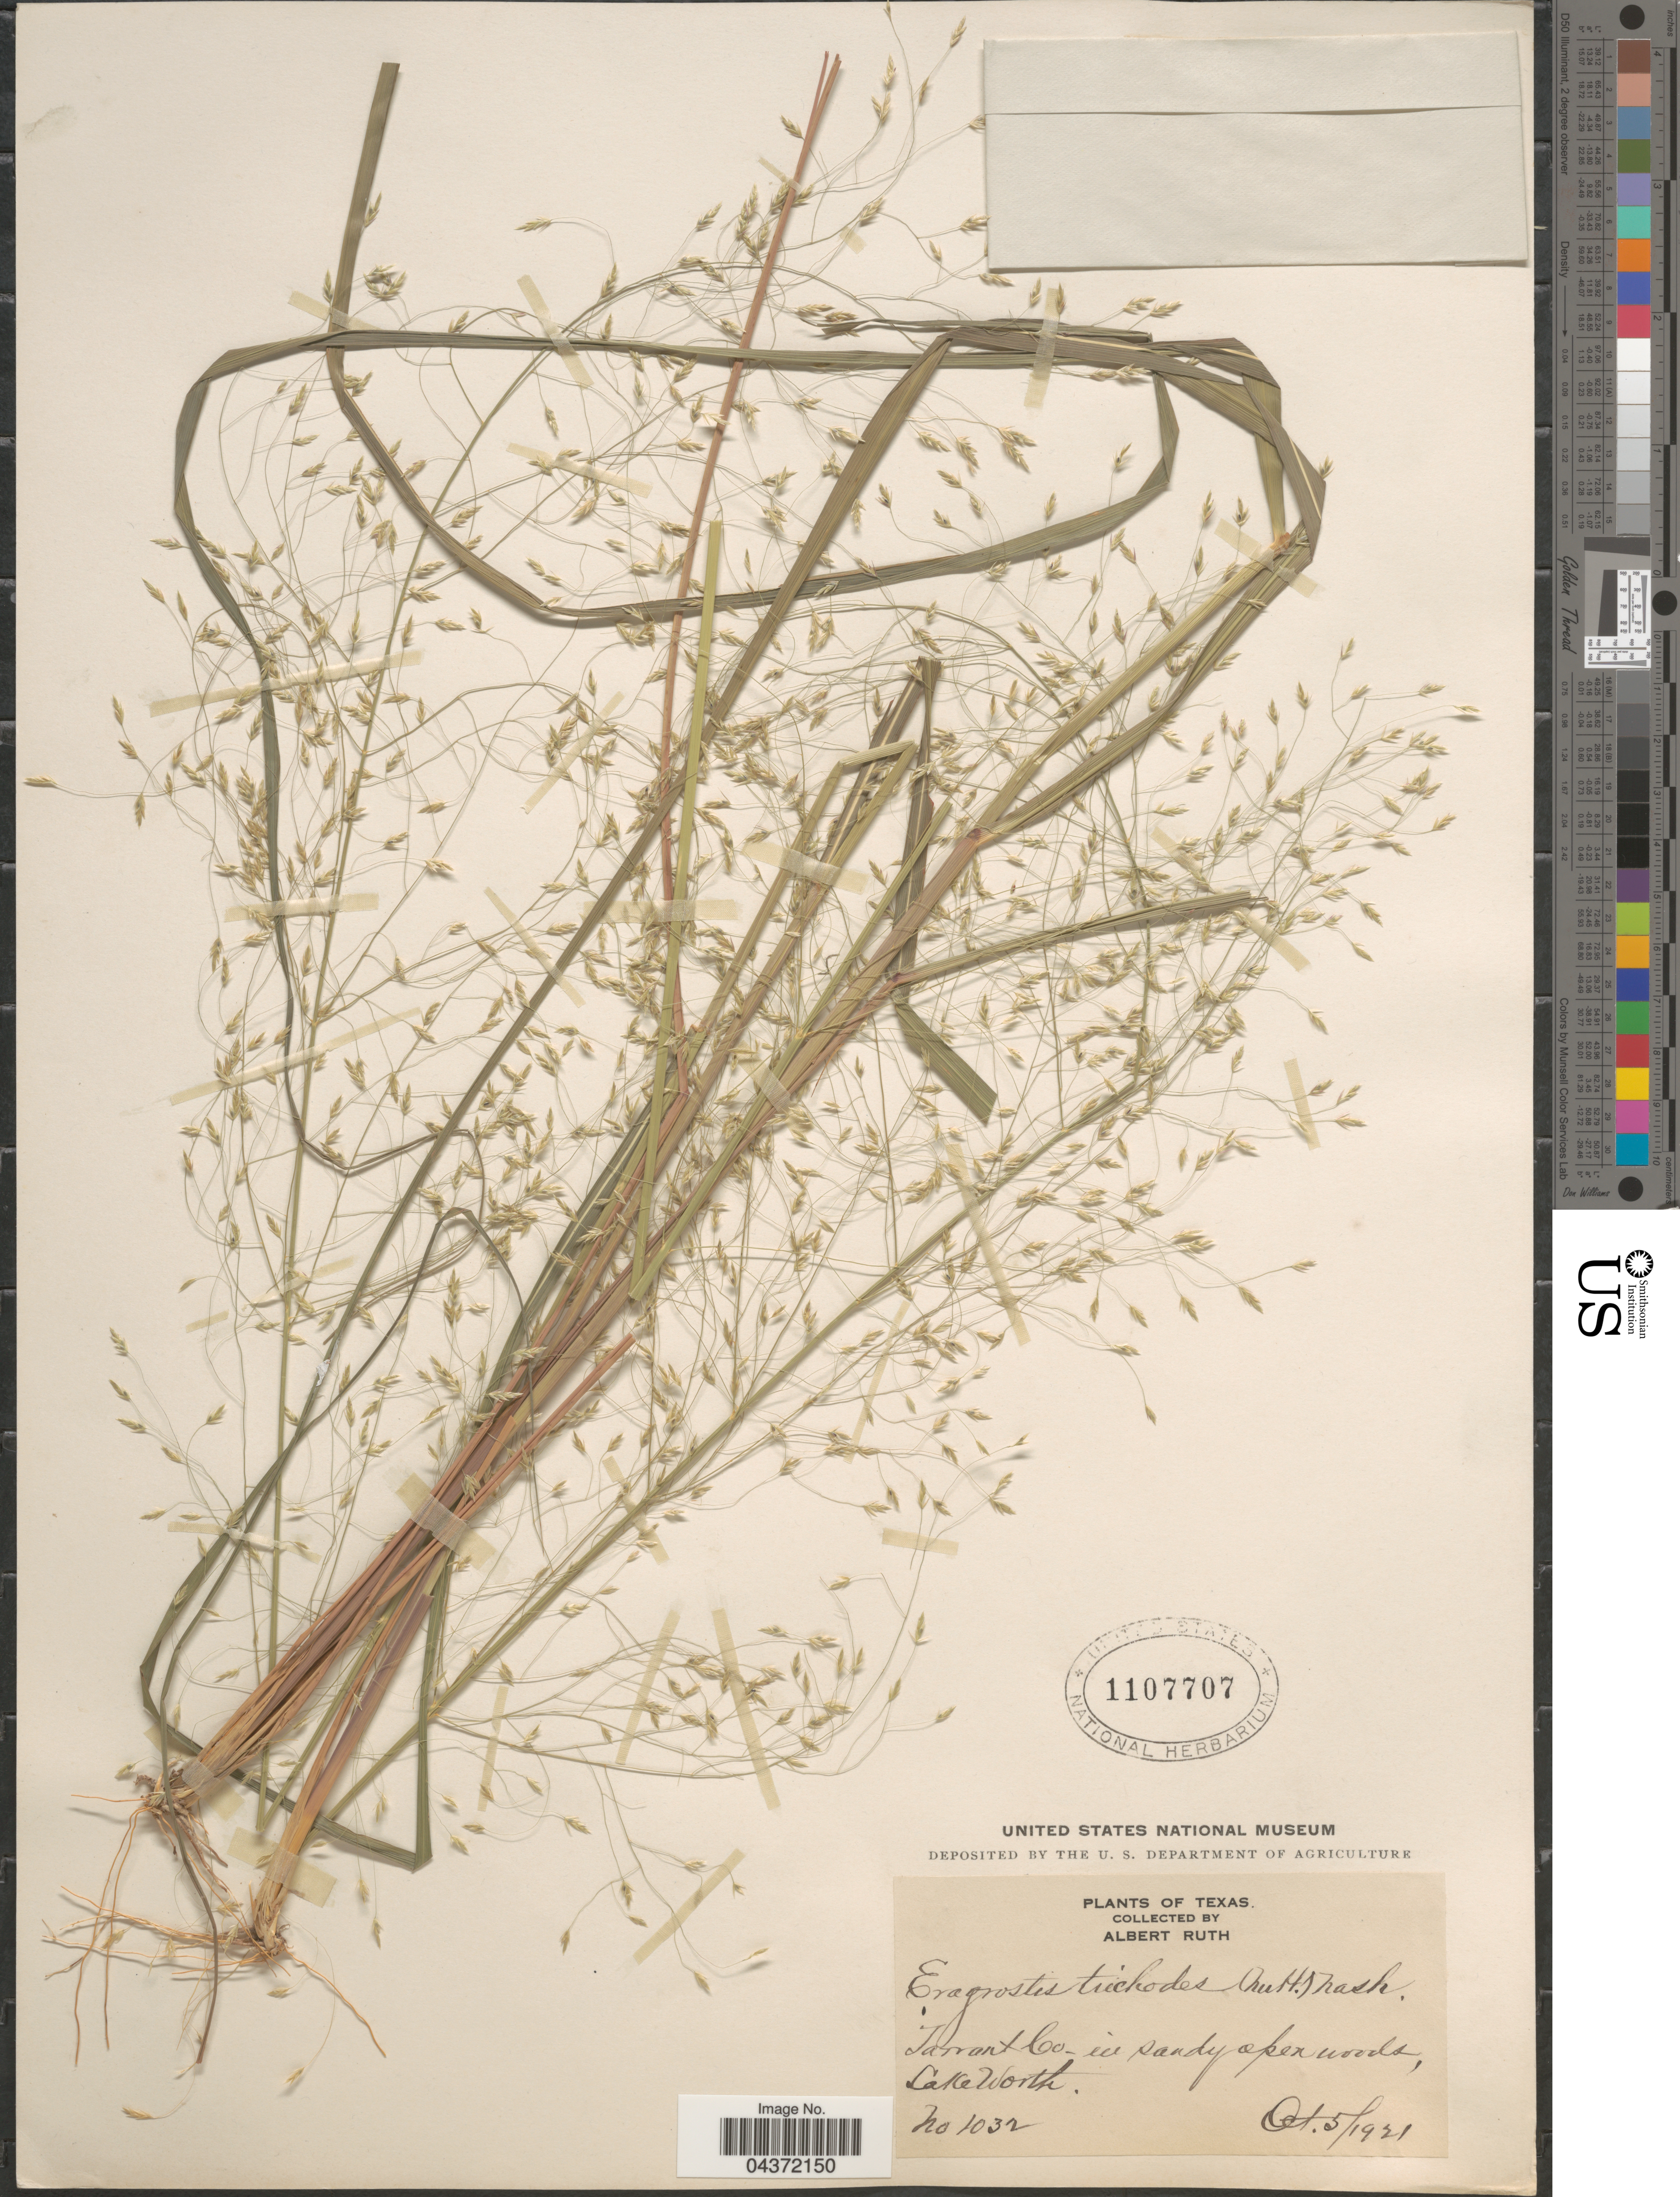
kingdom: Plantae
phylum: Tracheophyta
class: Liliopsida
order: Poales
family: Poaceae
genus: Eragrostis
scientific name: Eragrostis trichodes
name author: (Nutt.) Alph. Wood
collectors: A. Ruth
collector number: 1032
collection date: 1921-10-05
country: United States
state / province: Texas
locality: Tarrant Co. in sandy open woods, Lake Worth.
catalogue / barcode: US 1107707